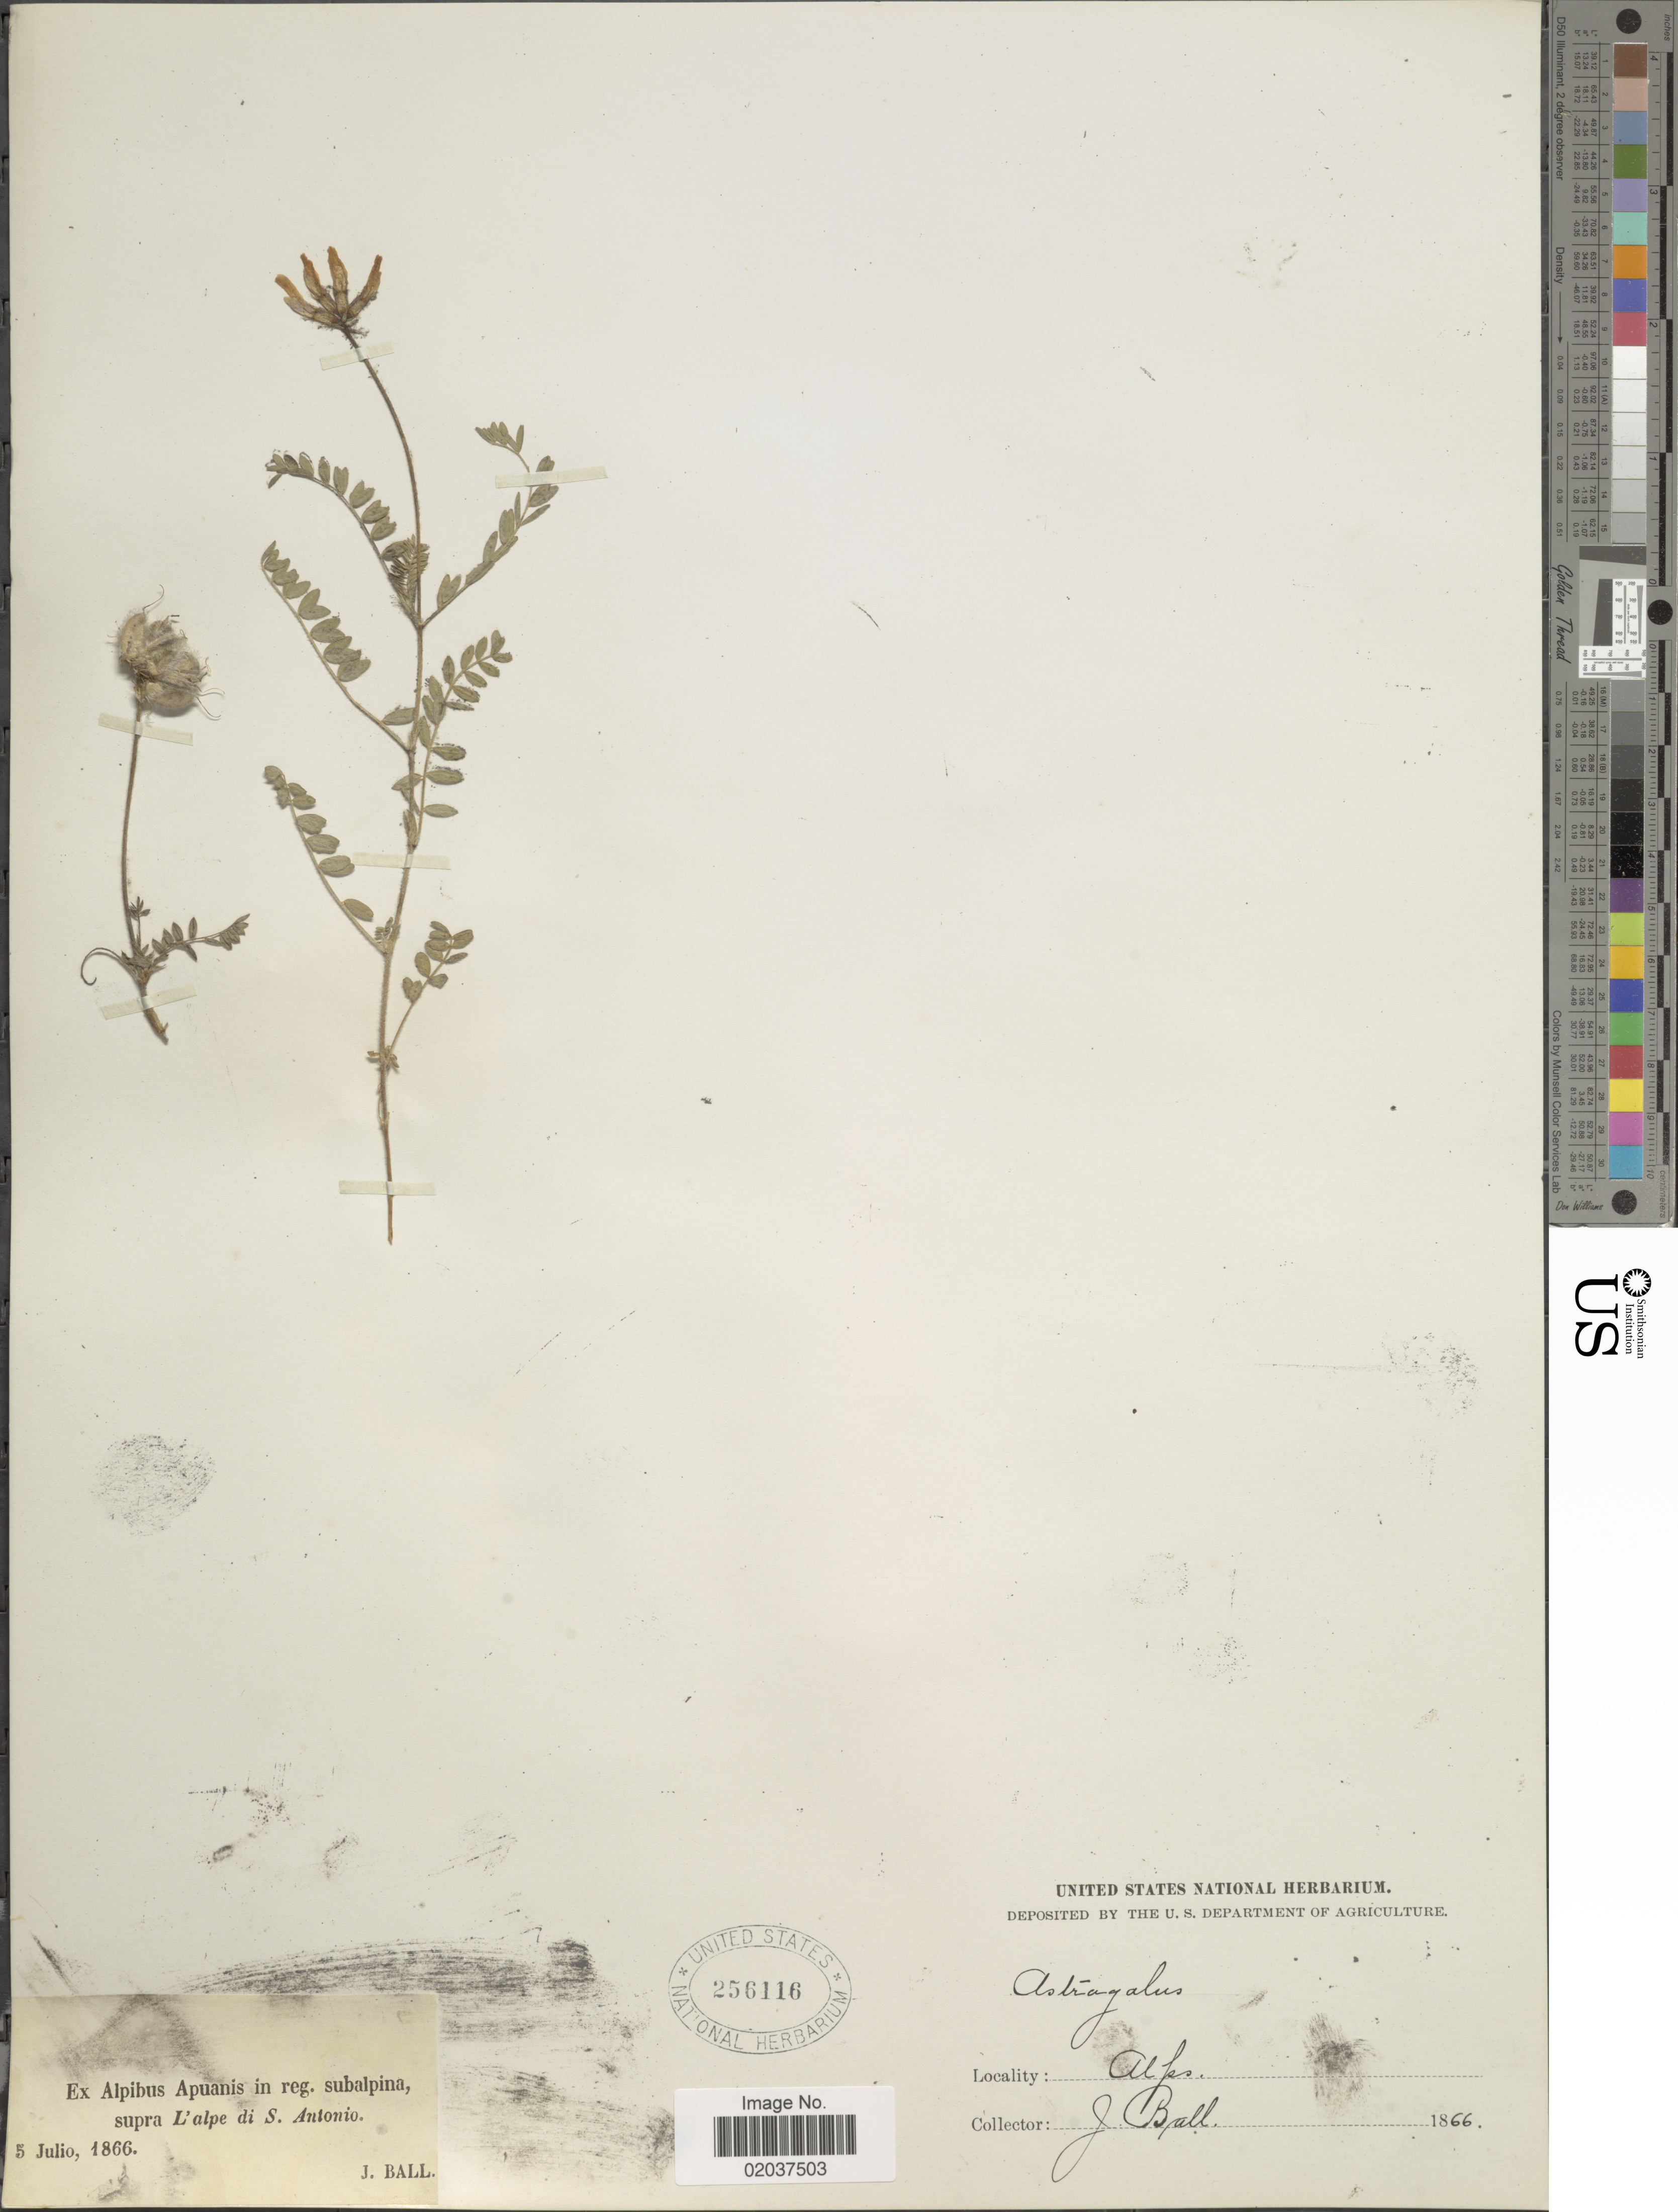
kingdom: Plantae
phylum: Tracheophyta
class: Magnoliopsida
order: Fabales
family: Fabaceae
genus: Astragalus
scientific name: Astragalus sp.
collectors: J. Ball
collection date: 1866-07-05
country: Switzerland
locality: Apuanis in reg. subalpina supra L'Alpe di S. Antonio, Alps.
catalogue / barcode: US 256116